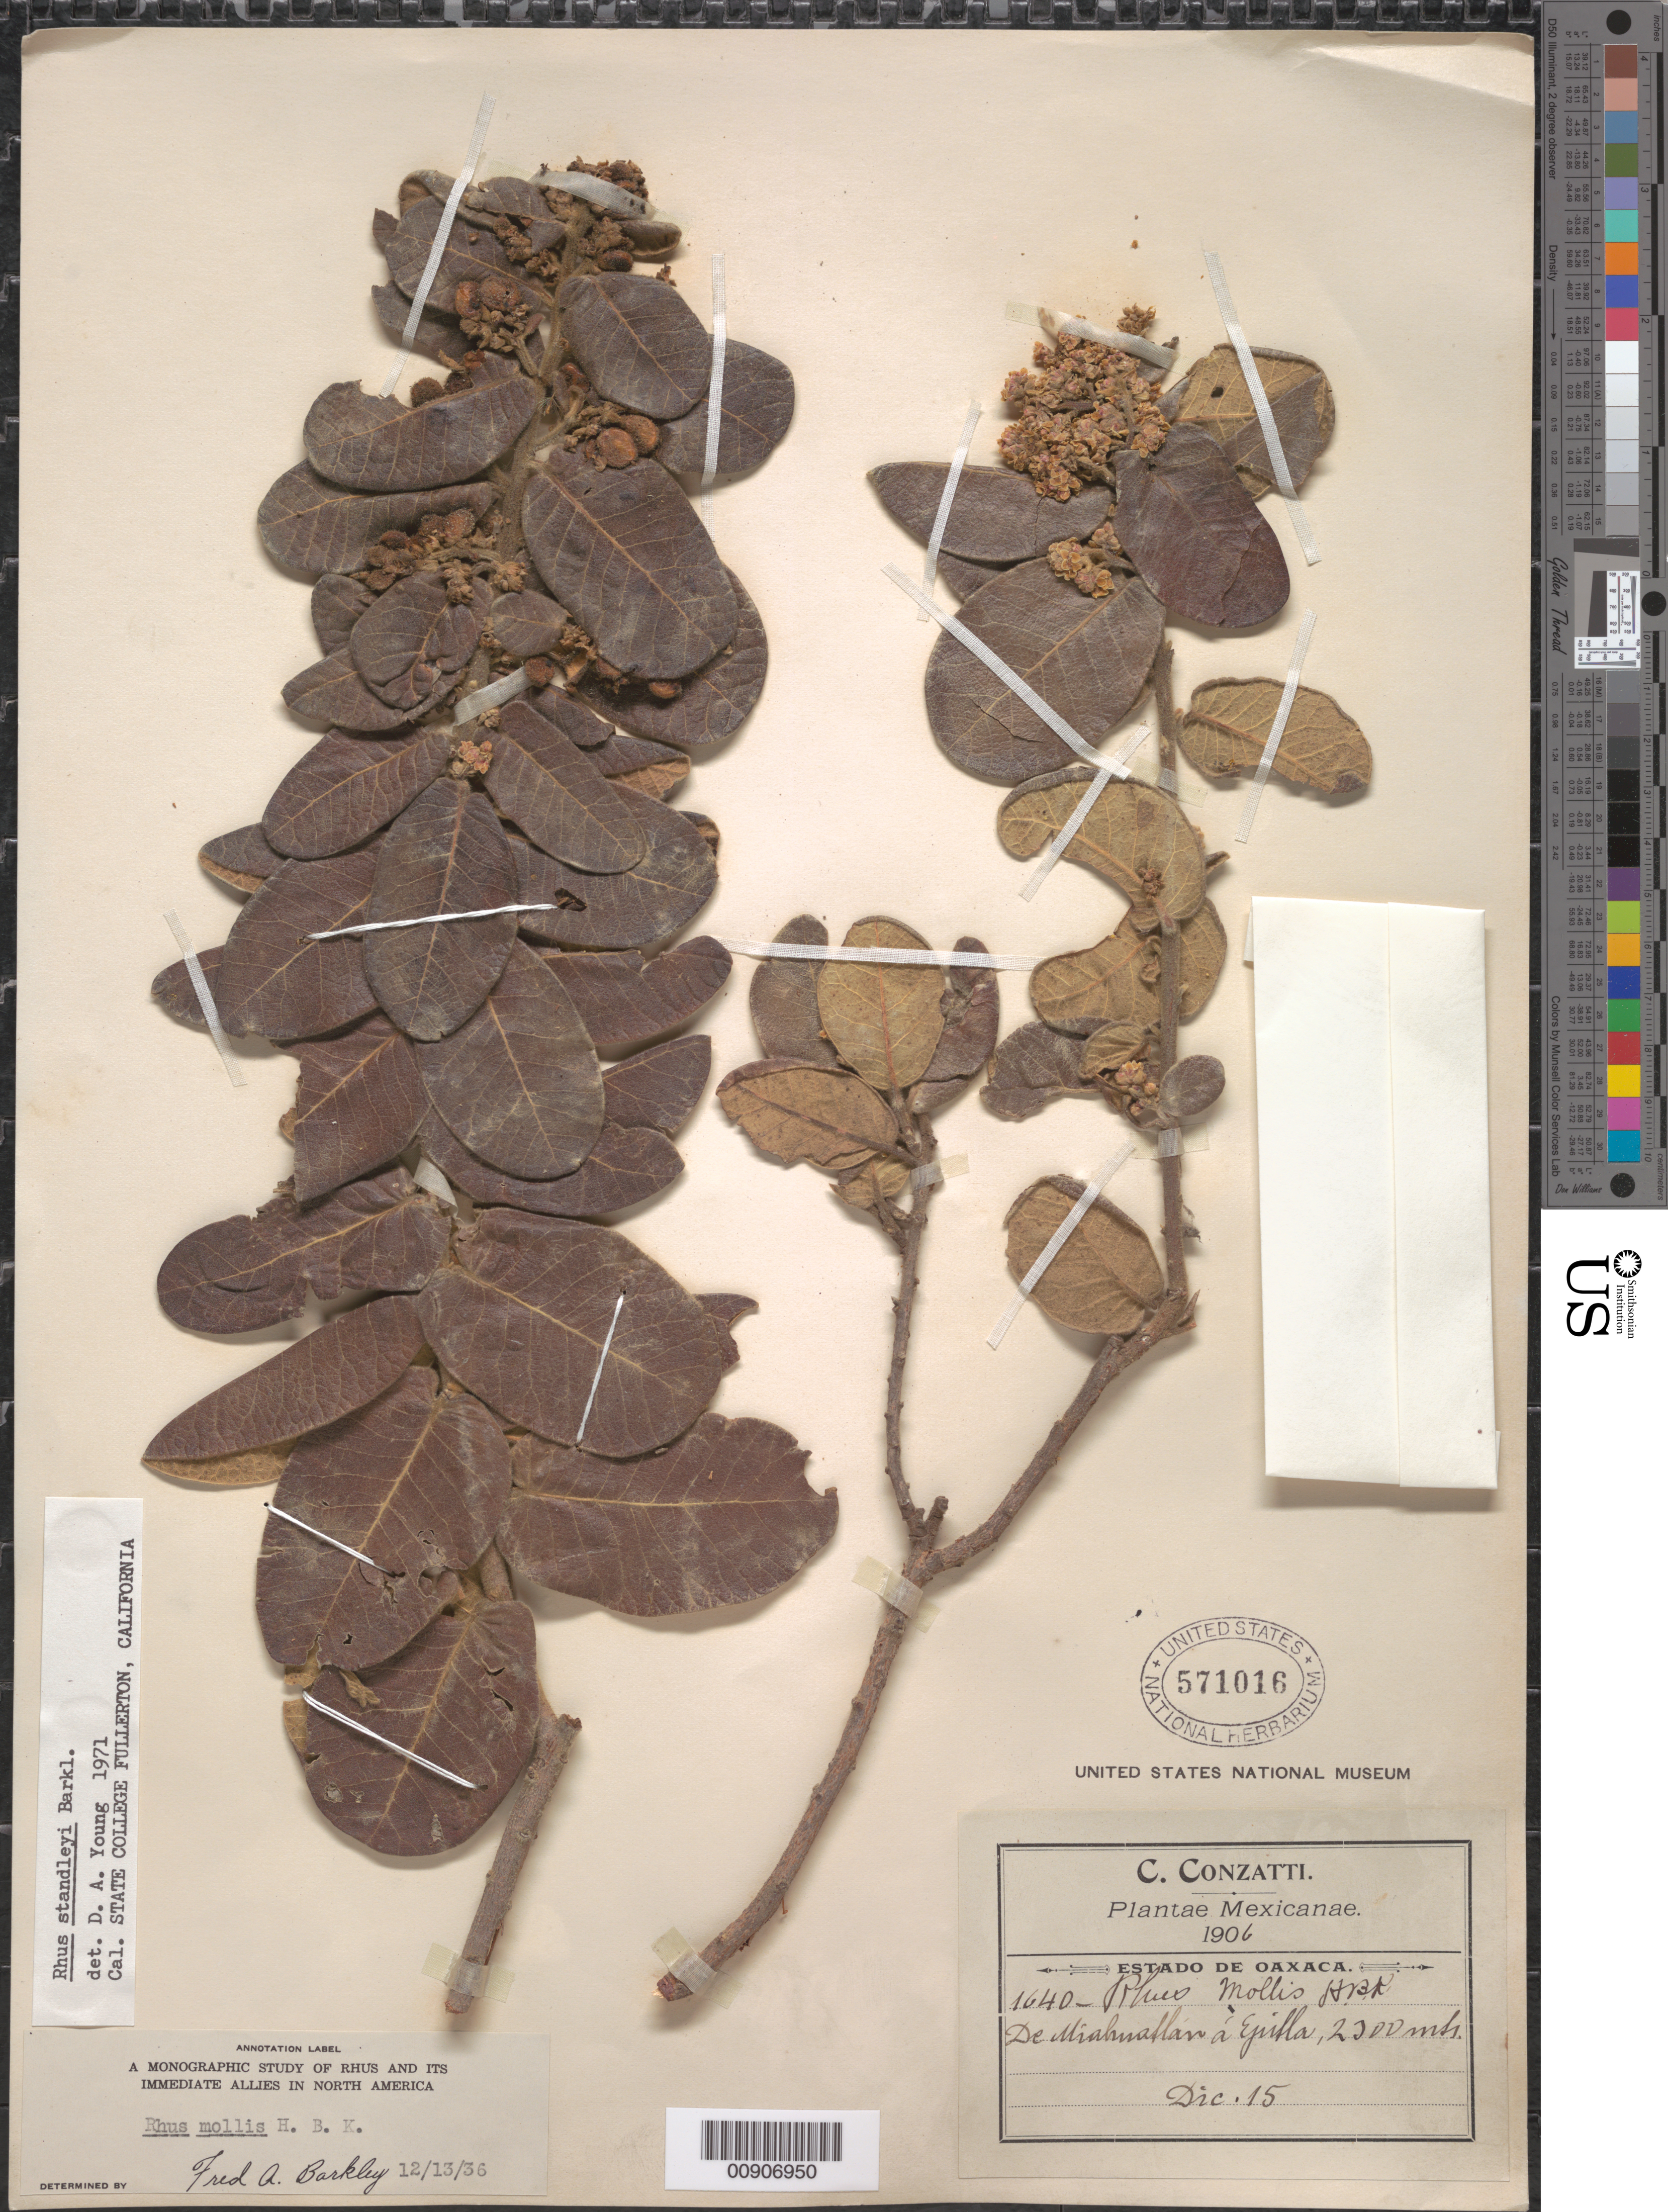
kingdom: Plantae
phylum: Tracheophyta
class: Magnoliopsida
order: Sapindales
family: Anacardiaceae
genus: Rhus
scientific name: Rhus standleyi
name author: F.A. Barkley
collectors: C. Conzatti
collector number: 1640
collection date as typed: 15 Dec 1906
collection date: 1906-12-15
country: Mexico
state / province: Oaxaca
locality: De Miahuatlán á Ejutla. Estado de Oaxaca.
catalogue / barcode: US 571016